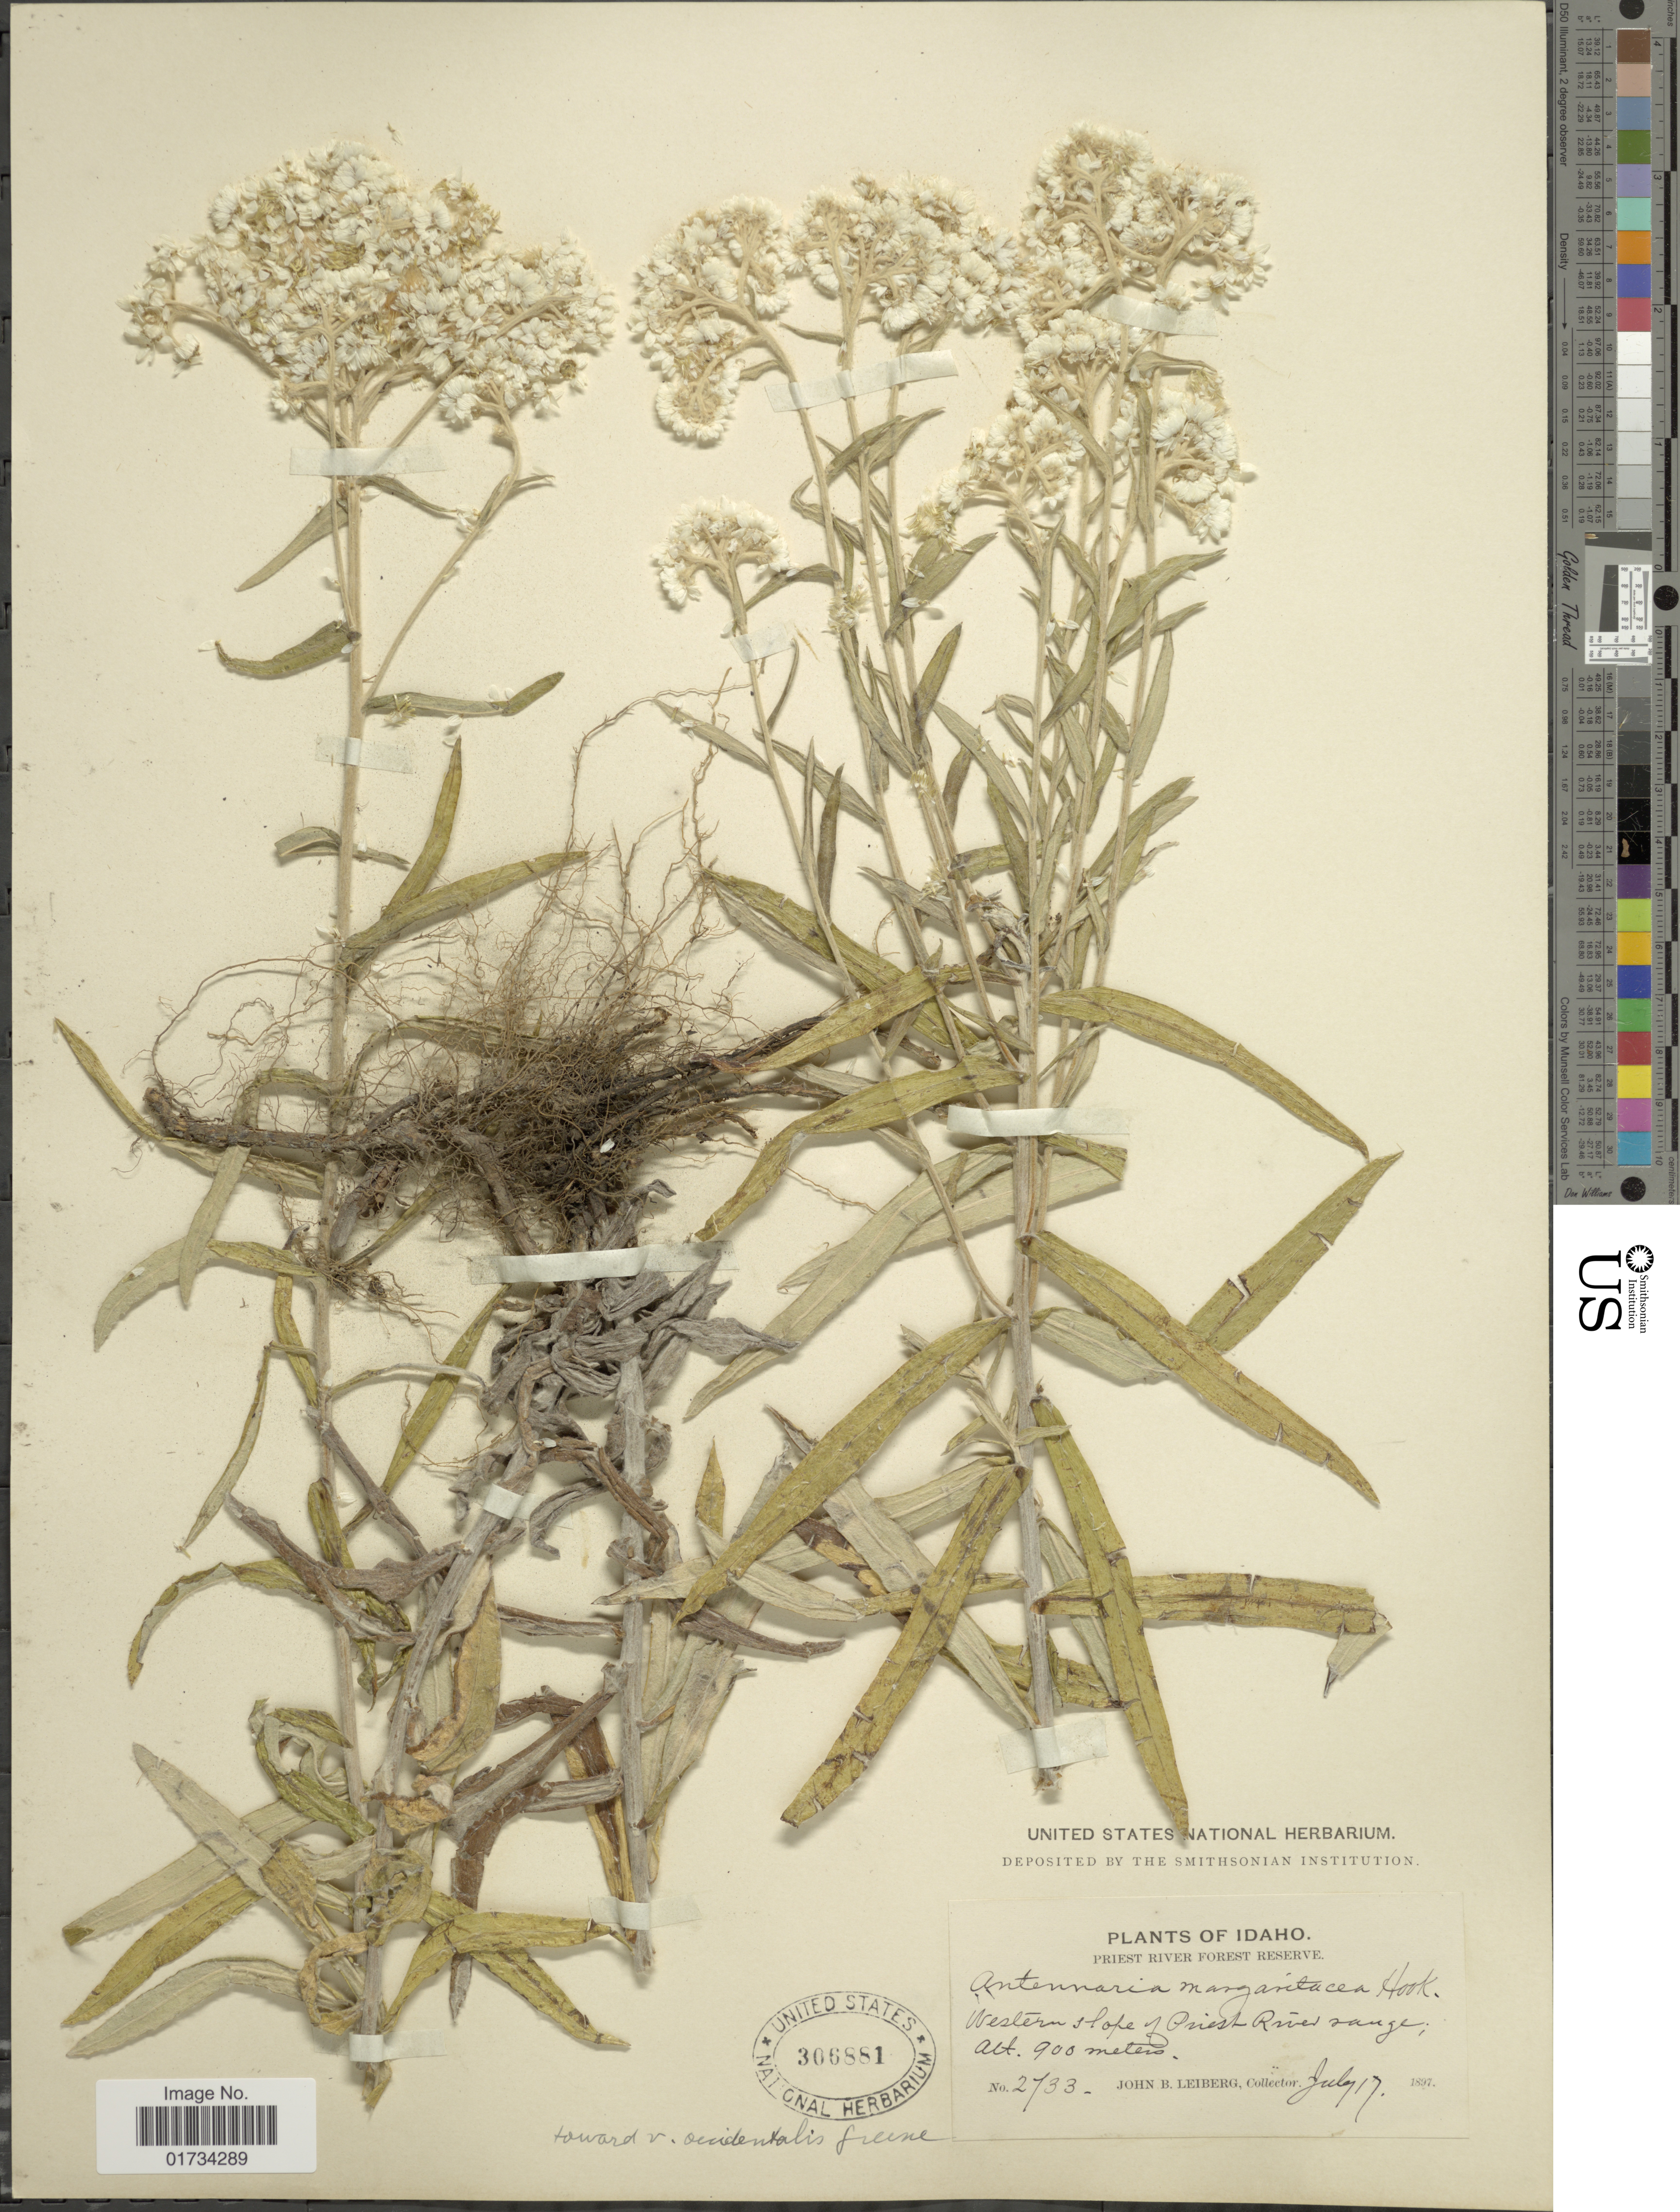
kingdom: Plantae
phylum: Tracheophyta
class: Magnoliopsida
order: Asterales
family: Asteraceae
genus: Anaphalis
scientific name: Anaphalis margaritacea var. occidentalis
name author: Greene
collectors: J. B. Leiberg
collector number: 2733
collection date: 1897-07-17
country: United States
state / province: Idaho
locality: Idaho. Priest River FOrest Reserve. Western slope of Priest River range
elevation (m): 900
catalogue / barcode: US 306881